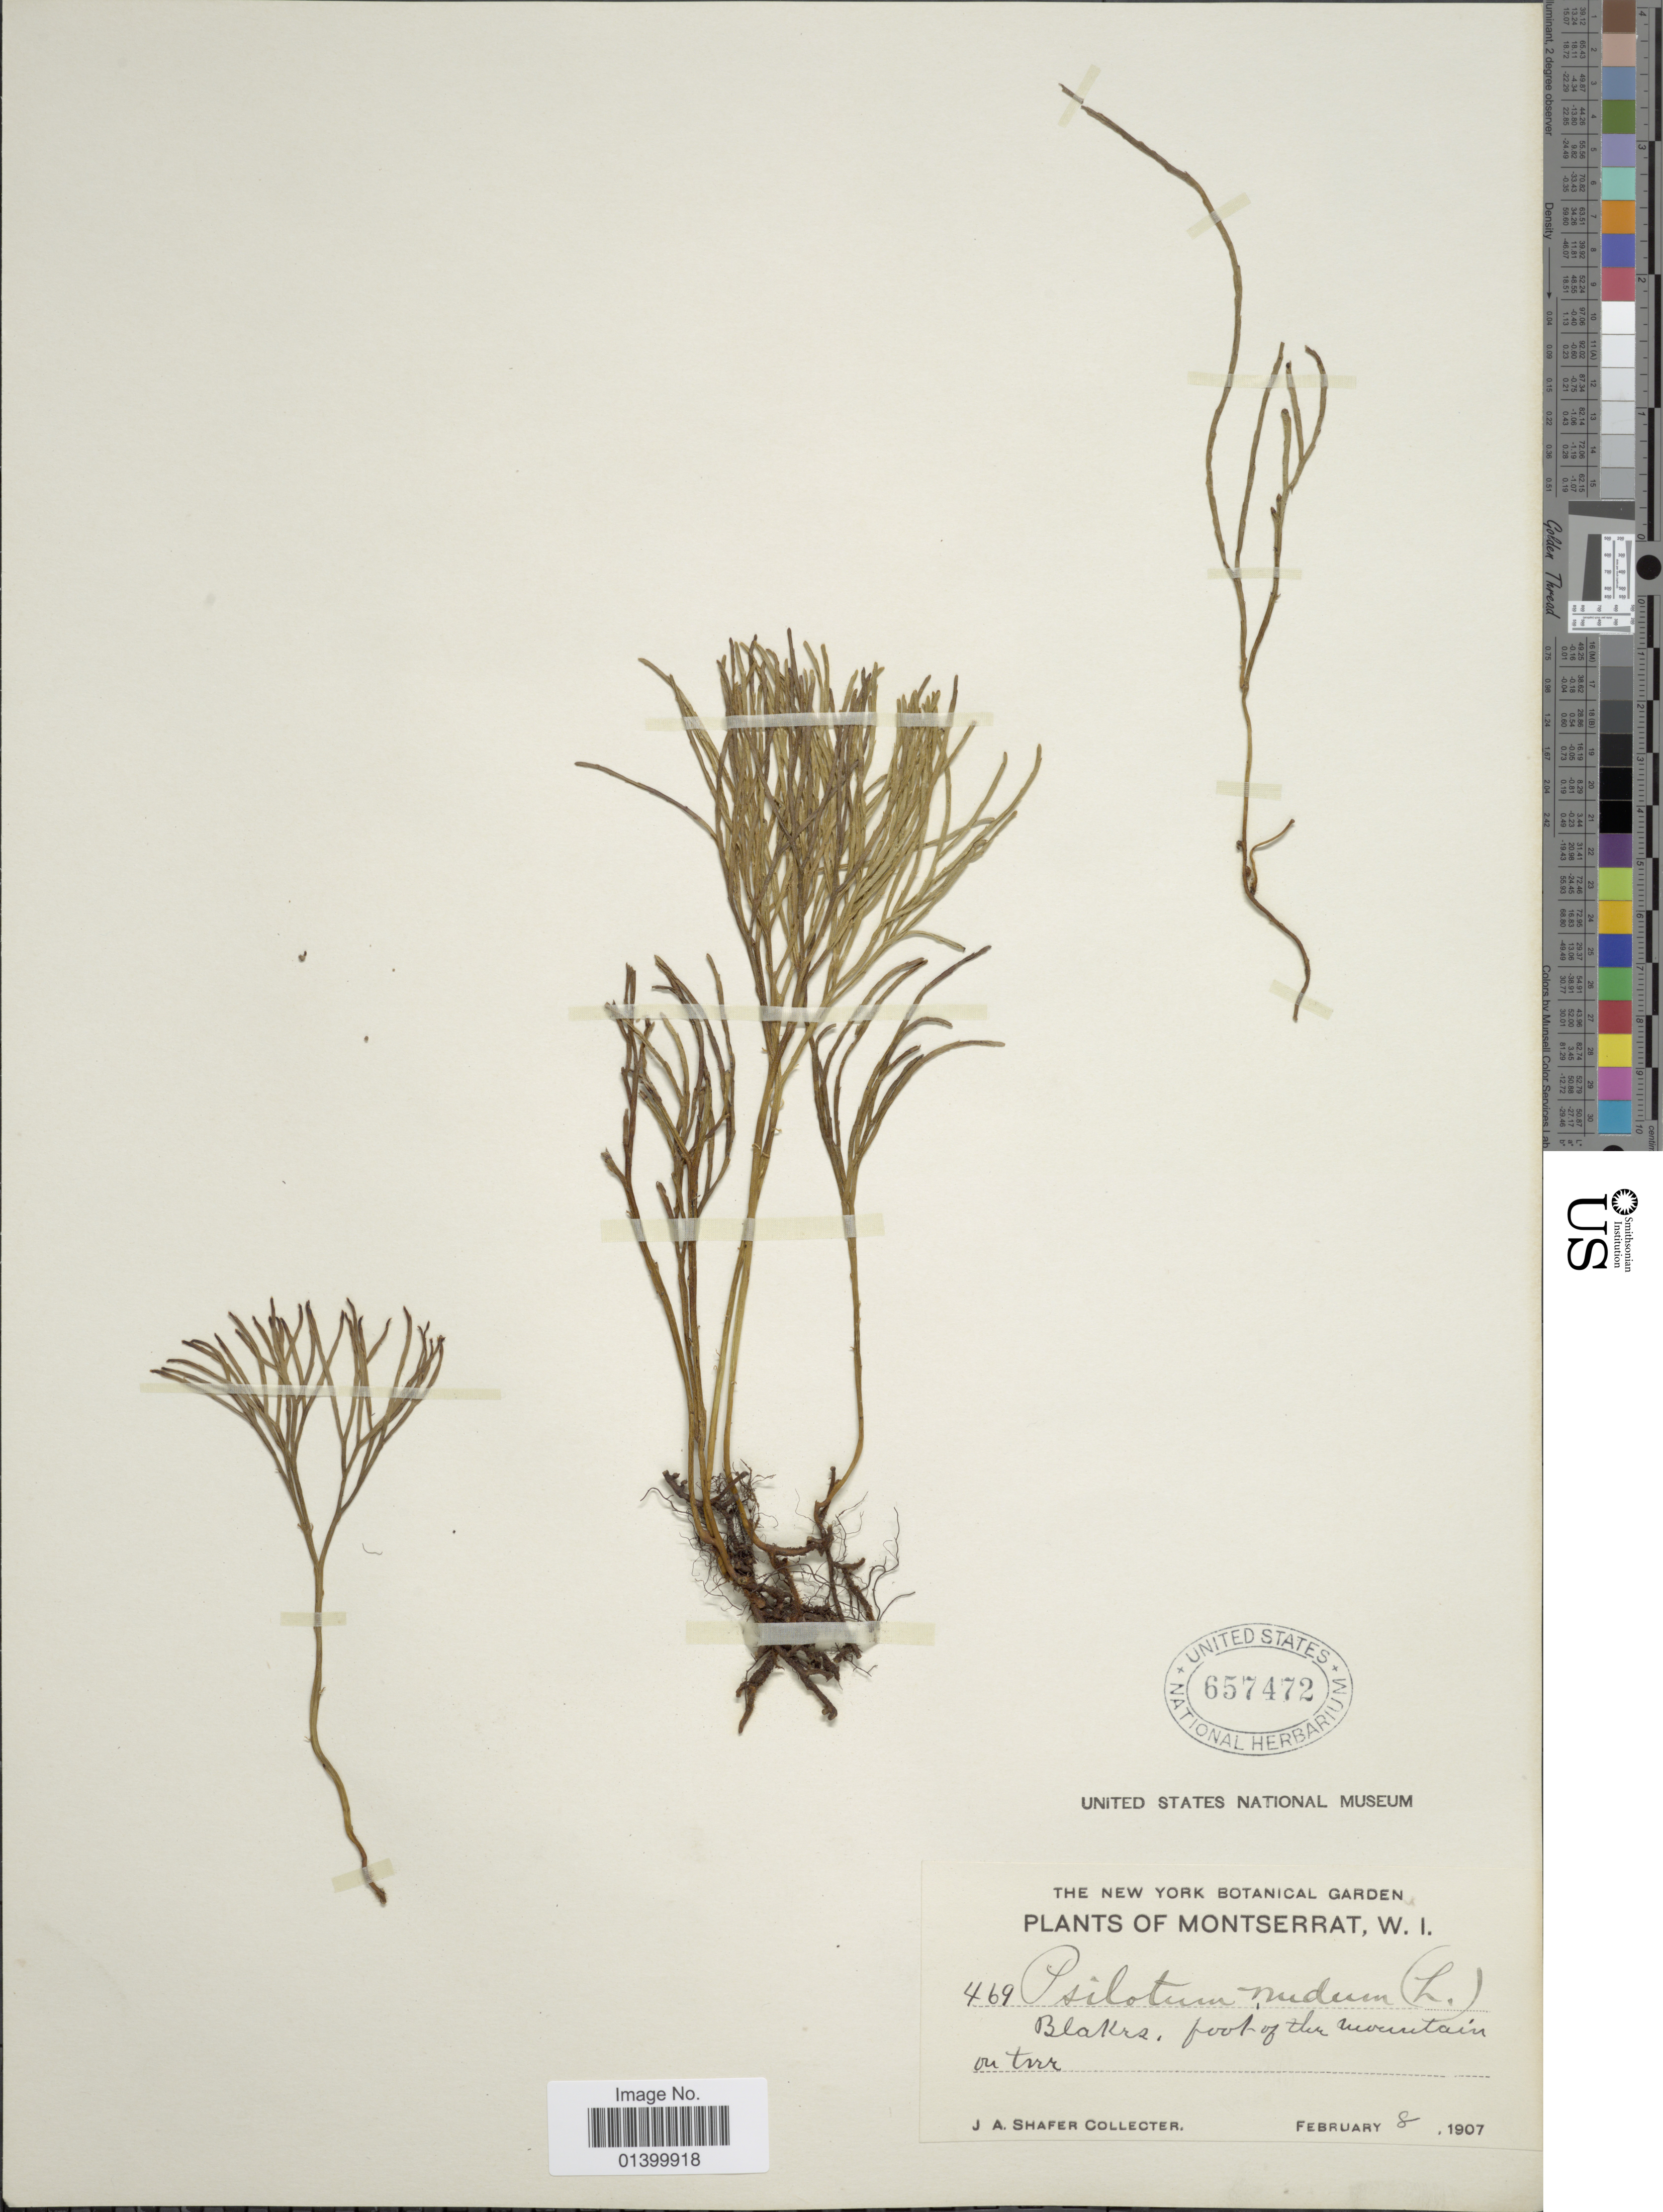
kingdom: Plantae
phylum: Tracheophyta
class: Polypodiopsida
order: Psilotales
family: Psilotaceae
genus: Psilotum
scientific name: Psilotum nudum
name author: (L.) P. Beauv.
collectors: J. A. Shafer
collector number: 469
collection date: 1907-02-08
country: Montserrat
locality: Blakes, foot of the mountain on tree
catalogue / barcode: US 657472